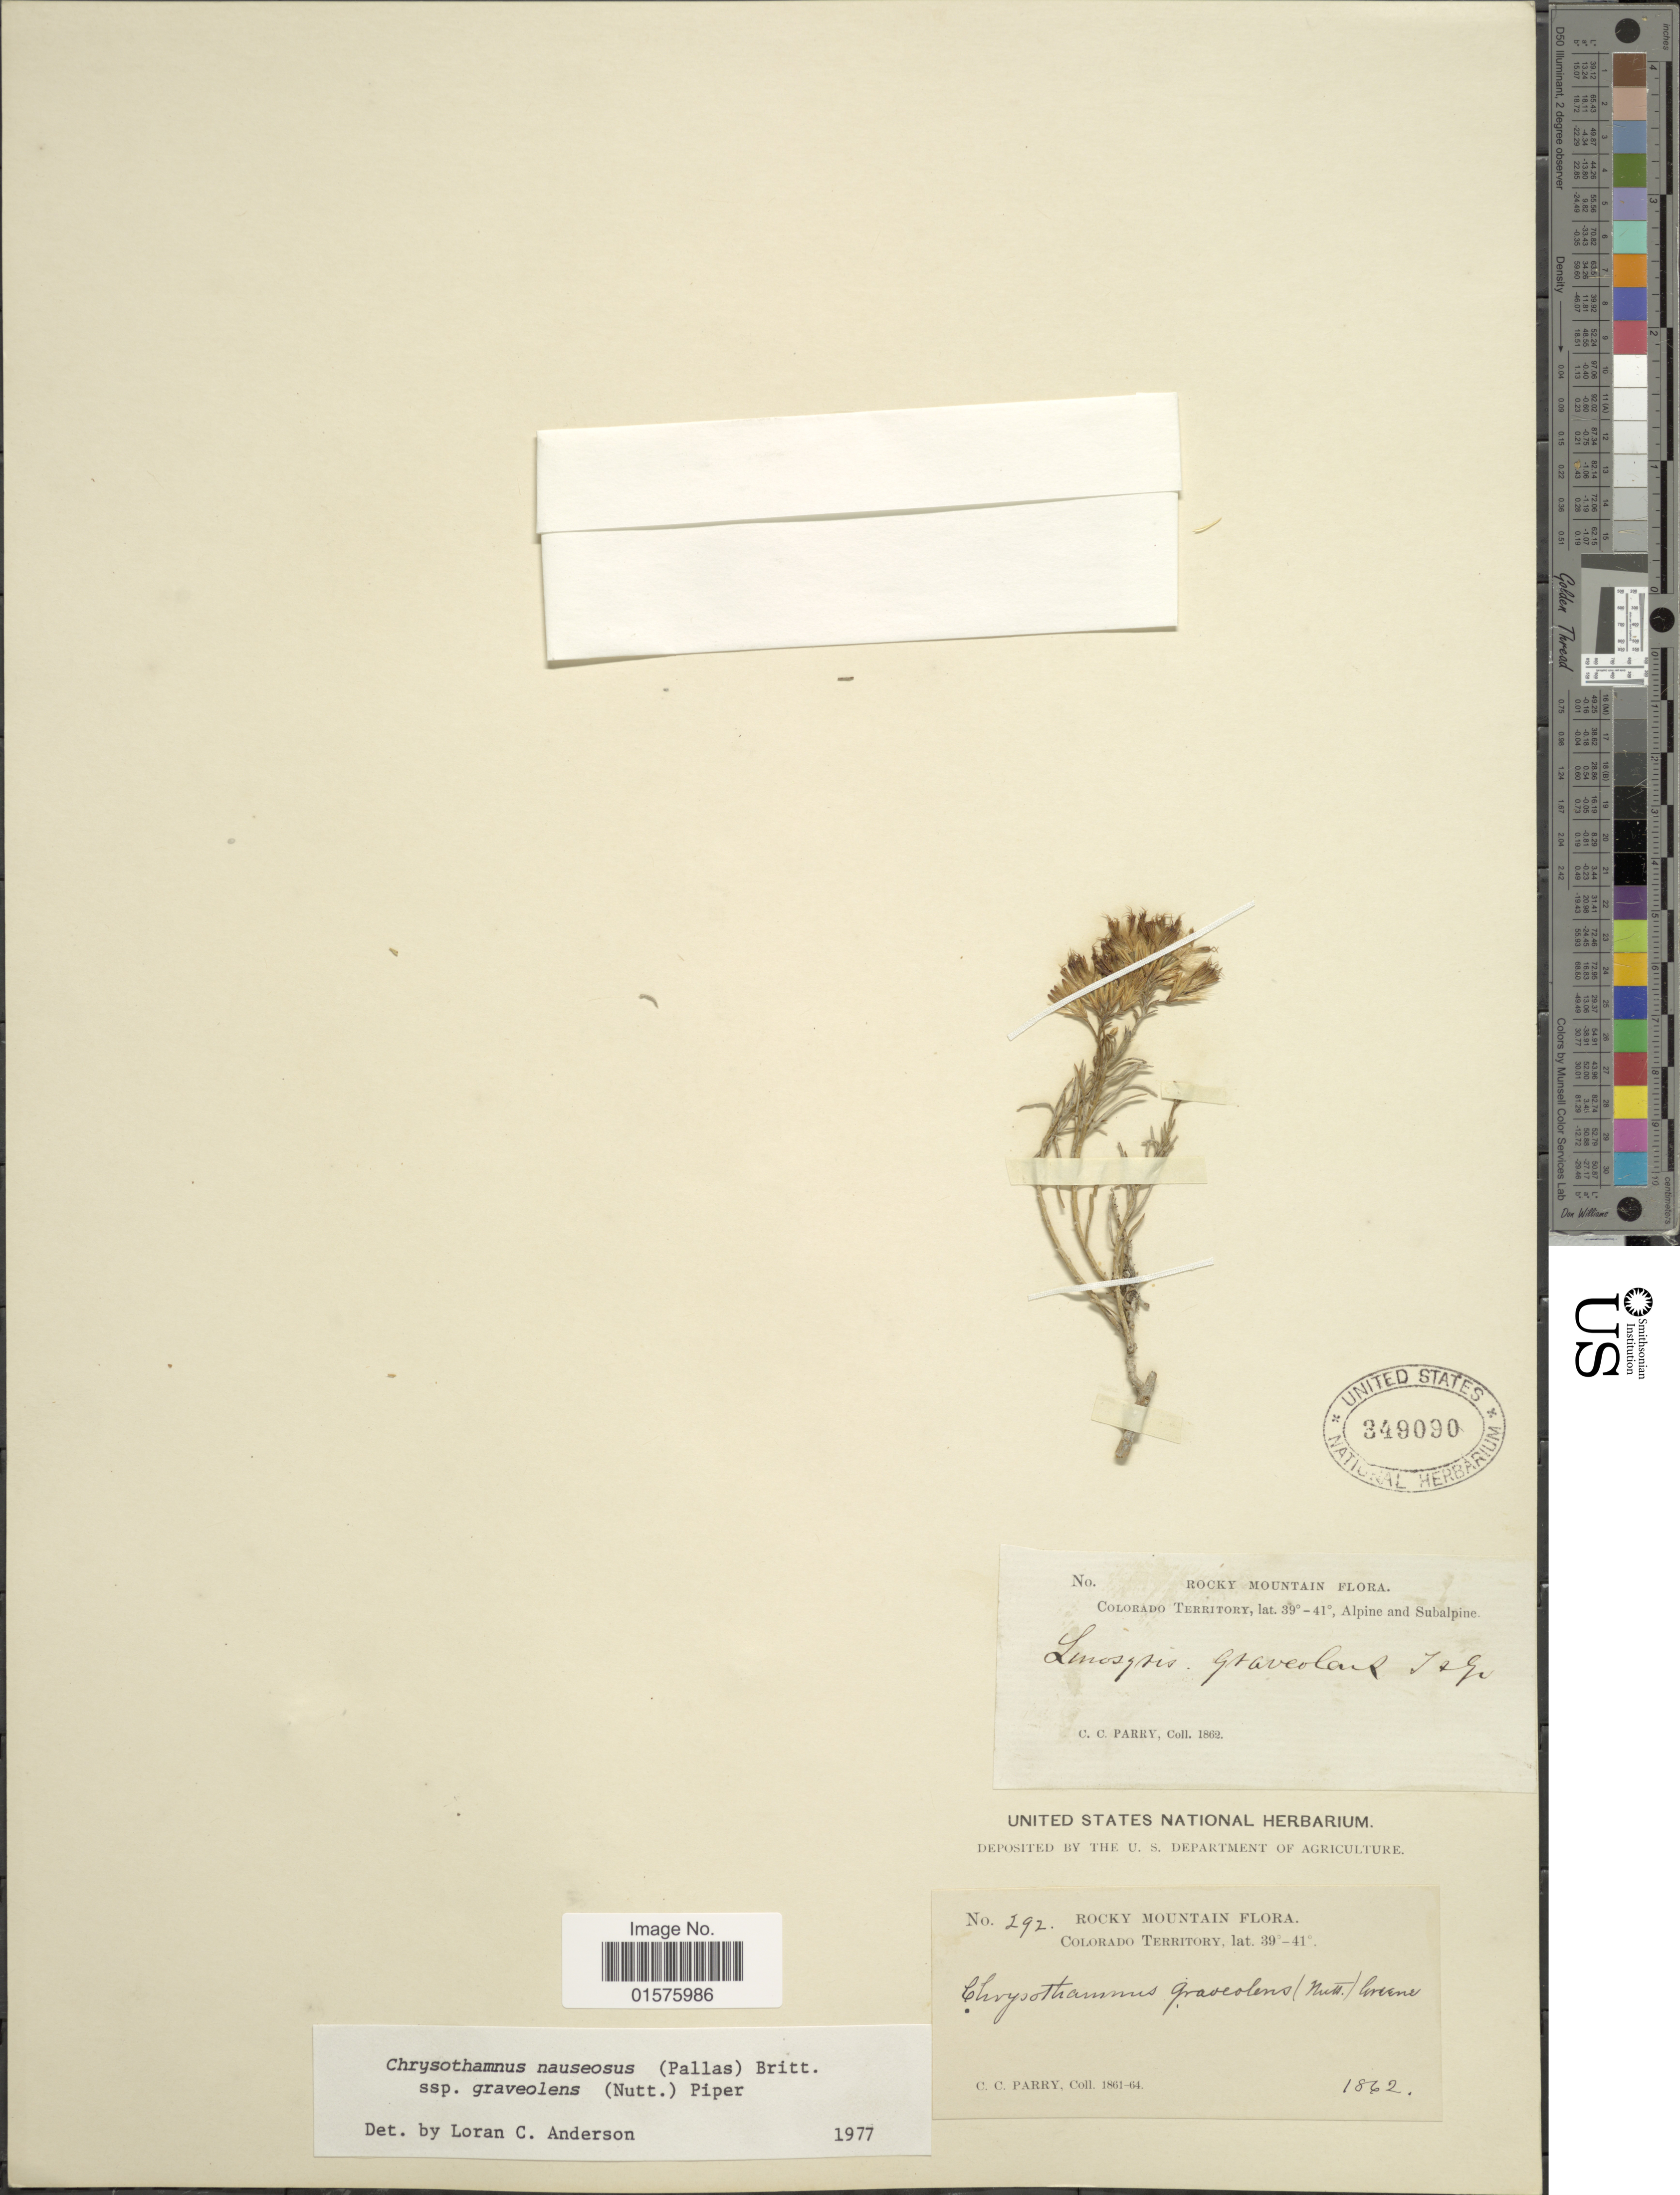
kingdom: Plantae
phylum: Tracheophyta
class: Magnoliopsida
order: Asterales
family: Asteraceae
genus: Ericameria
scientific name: Ericameria nauseosa var. graveolens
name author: (Nutt.) Reveal & Schuyler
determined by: Urbatsch, Lowell E., Curator (LSU), Louisiana State University (UNITED STATES)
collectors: C. C. Parry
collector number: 292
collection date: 1862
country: United States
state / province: Colorado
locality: Rocky Mountain, Colorado territory.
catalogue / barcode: US 349090